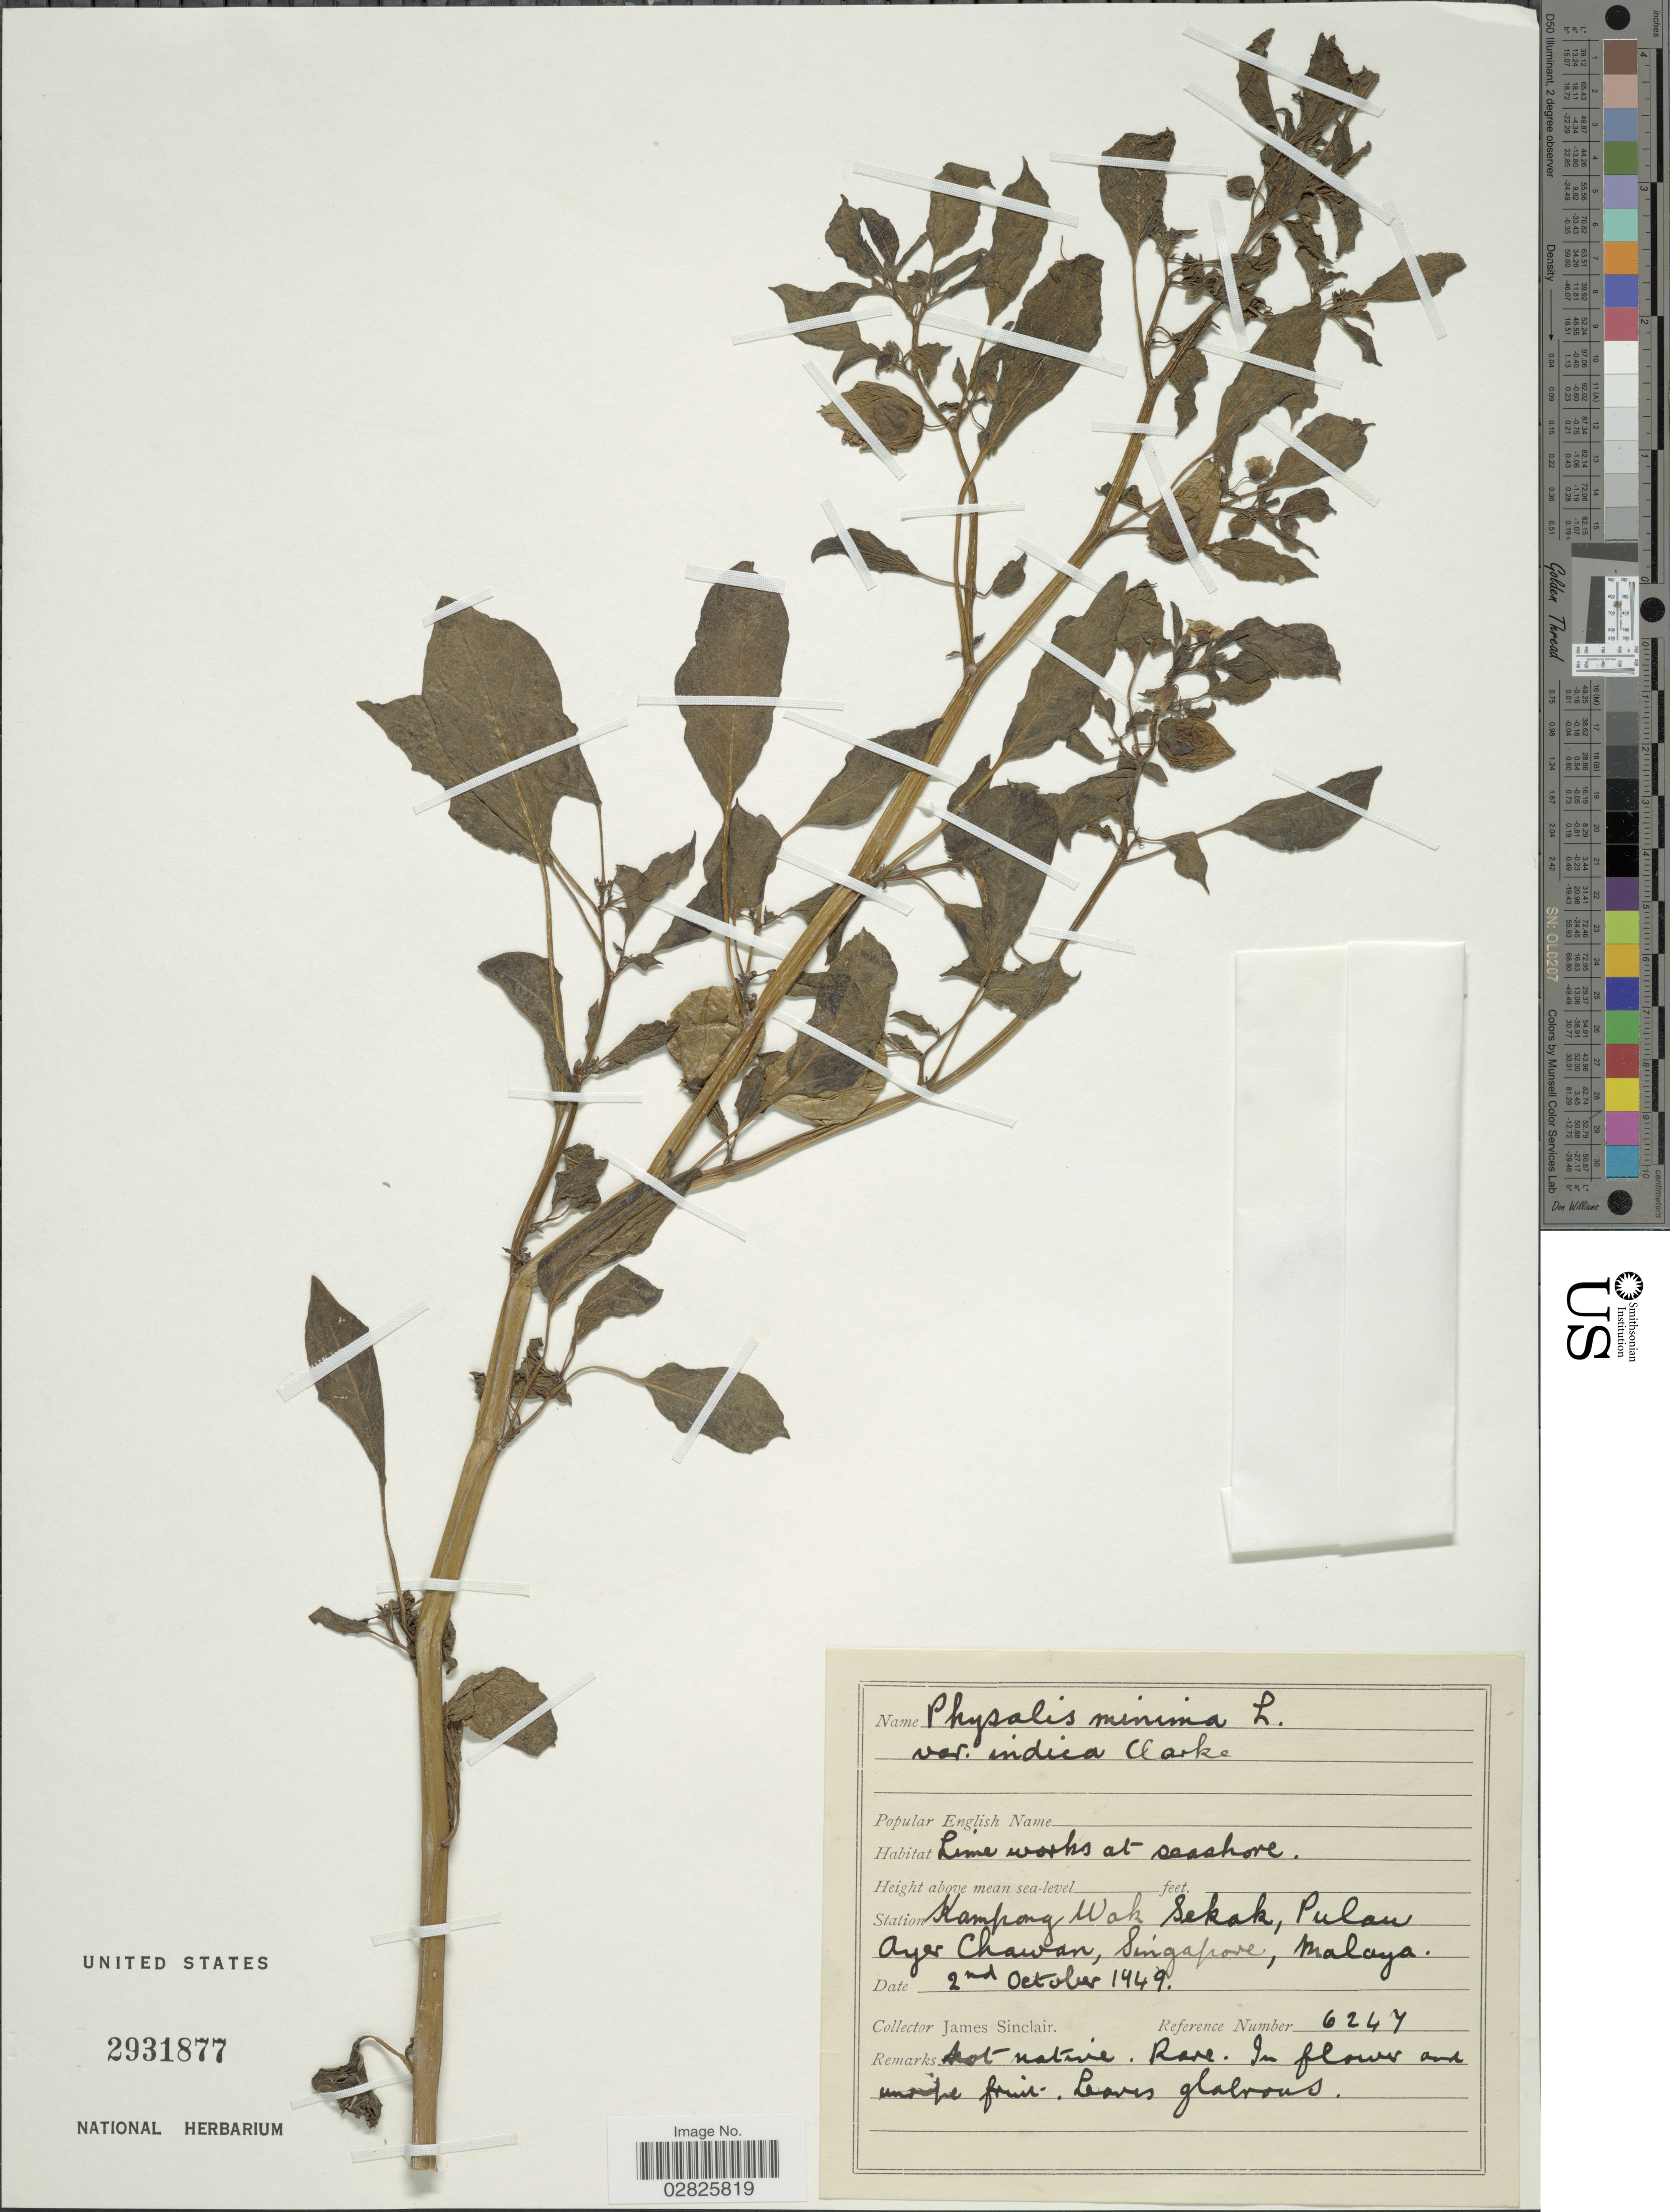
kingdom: Plantae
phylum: Tracheophyta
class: Magnoliopsida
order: Solanales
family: Solanaceae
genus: Physalis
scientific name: Physalis minima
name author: L.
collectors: J. Sinclair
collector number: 6247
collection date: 1949-10-02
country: Singapore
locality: Kampong Wak Sekak, Pulan Ayer Chawan, Malaya.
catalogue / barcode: US 2931877